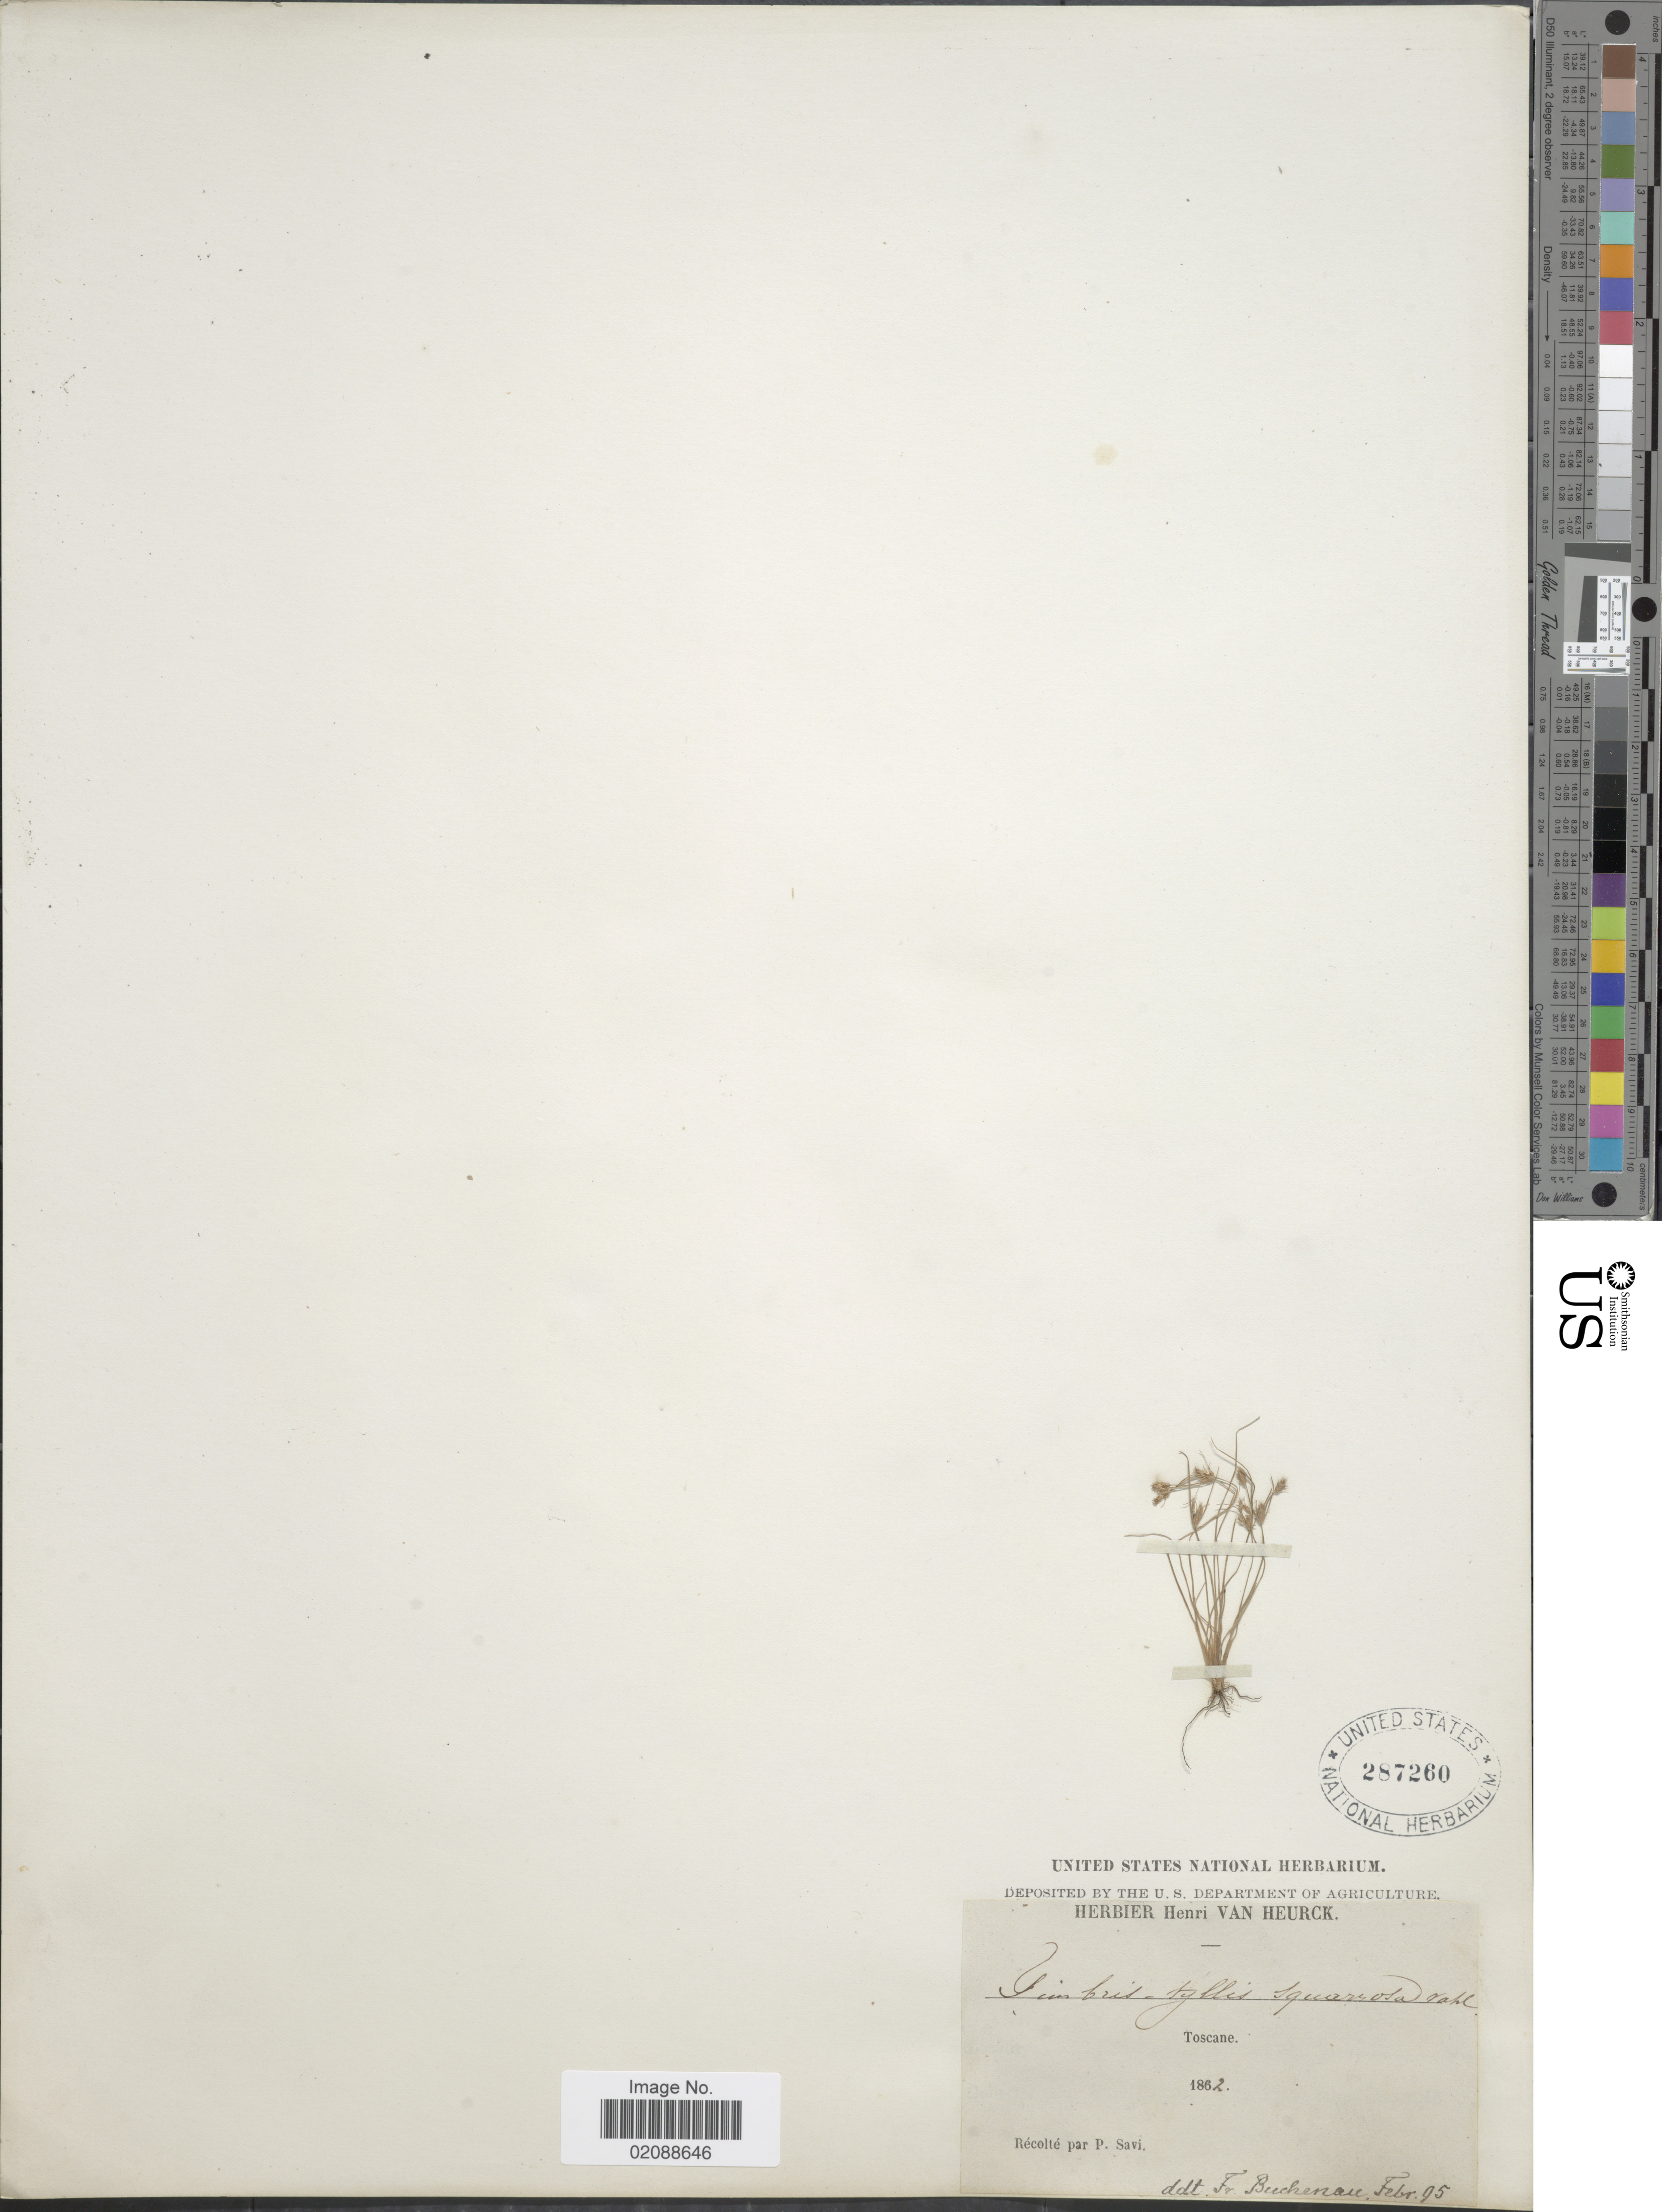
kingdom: Plantae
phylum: Tracheophyta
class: Liliopsida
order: Poales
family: Cyperaceae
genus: Fimbristylis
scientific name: Fimbristylis squarrosa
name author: Vahl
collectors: G. Savi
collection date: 1862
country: Italy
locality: Toscane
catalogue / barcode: US 287260